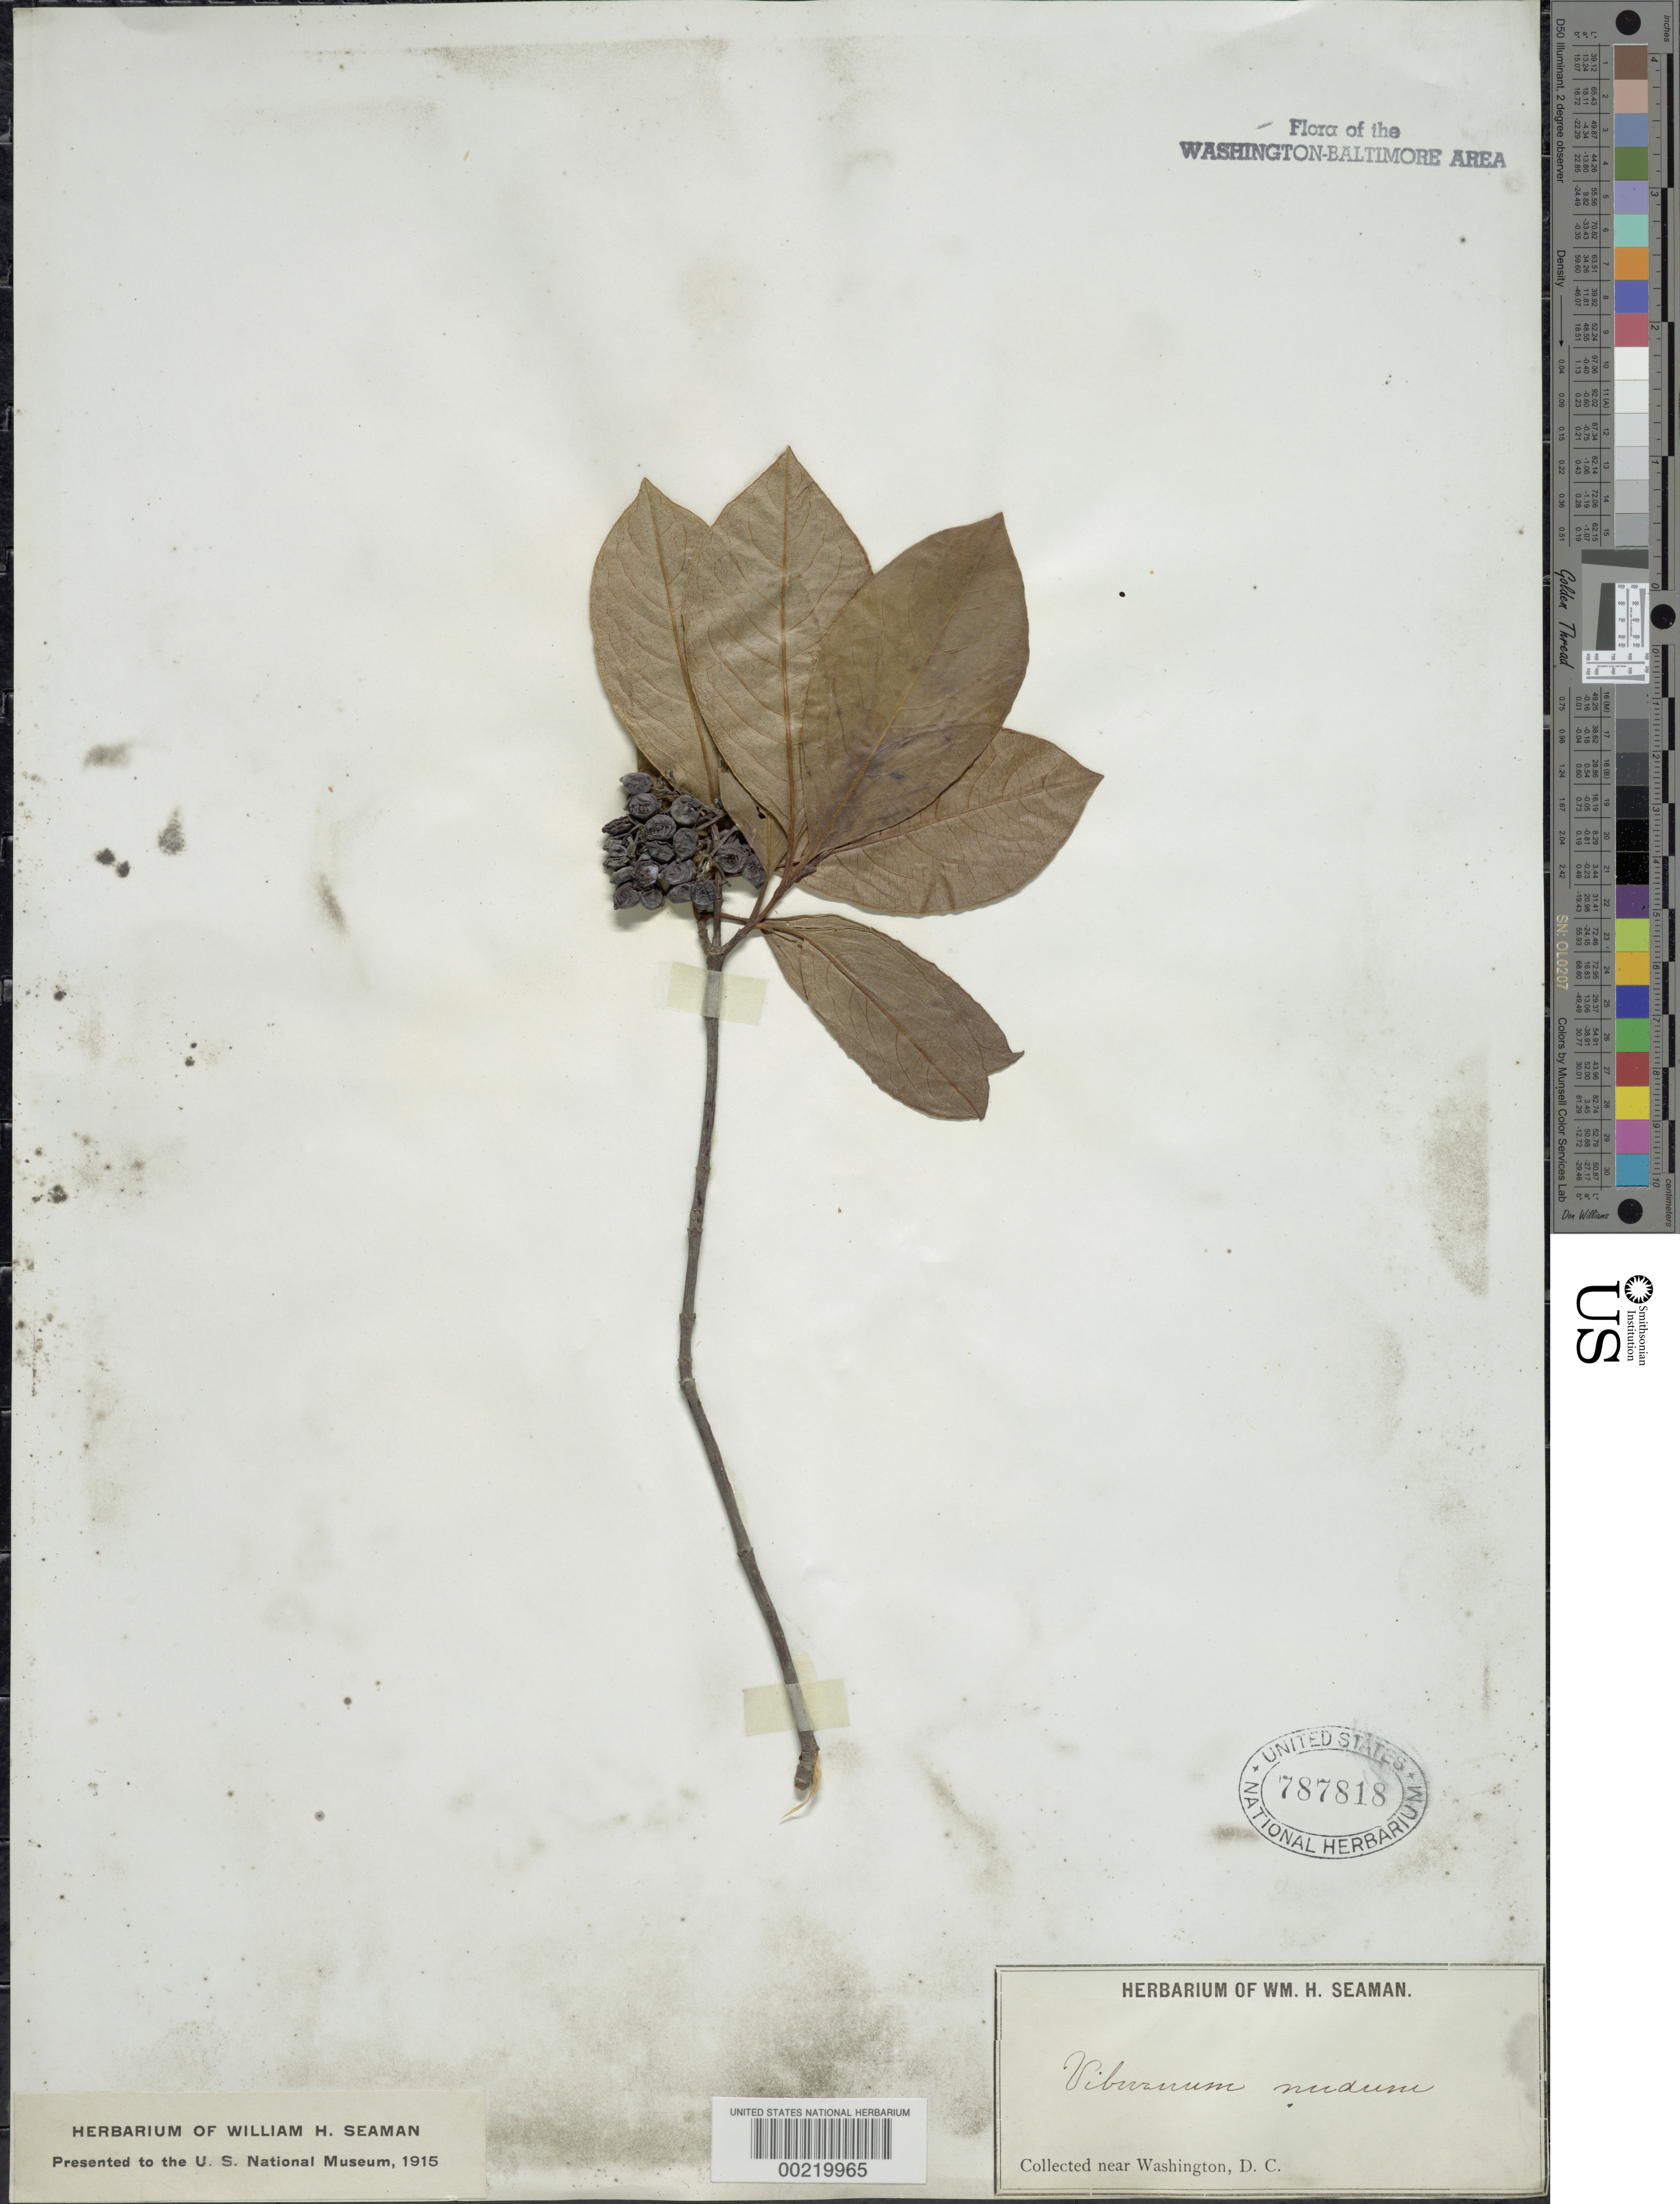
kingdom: Plantae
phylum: Tracheophyta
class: Magnoliopsida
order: Dipsacales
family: Viburnaceae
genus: Viburnum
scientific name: Viburnum nudum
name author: L.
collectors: W. Seaman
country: United States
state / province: District of Columbia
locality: Vicinity of Washington, DC.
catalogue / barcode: US 787818